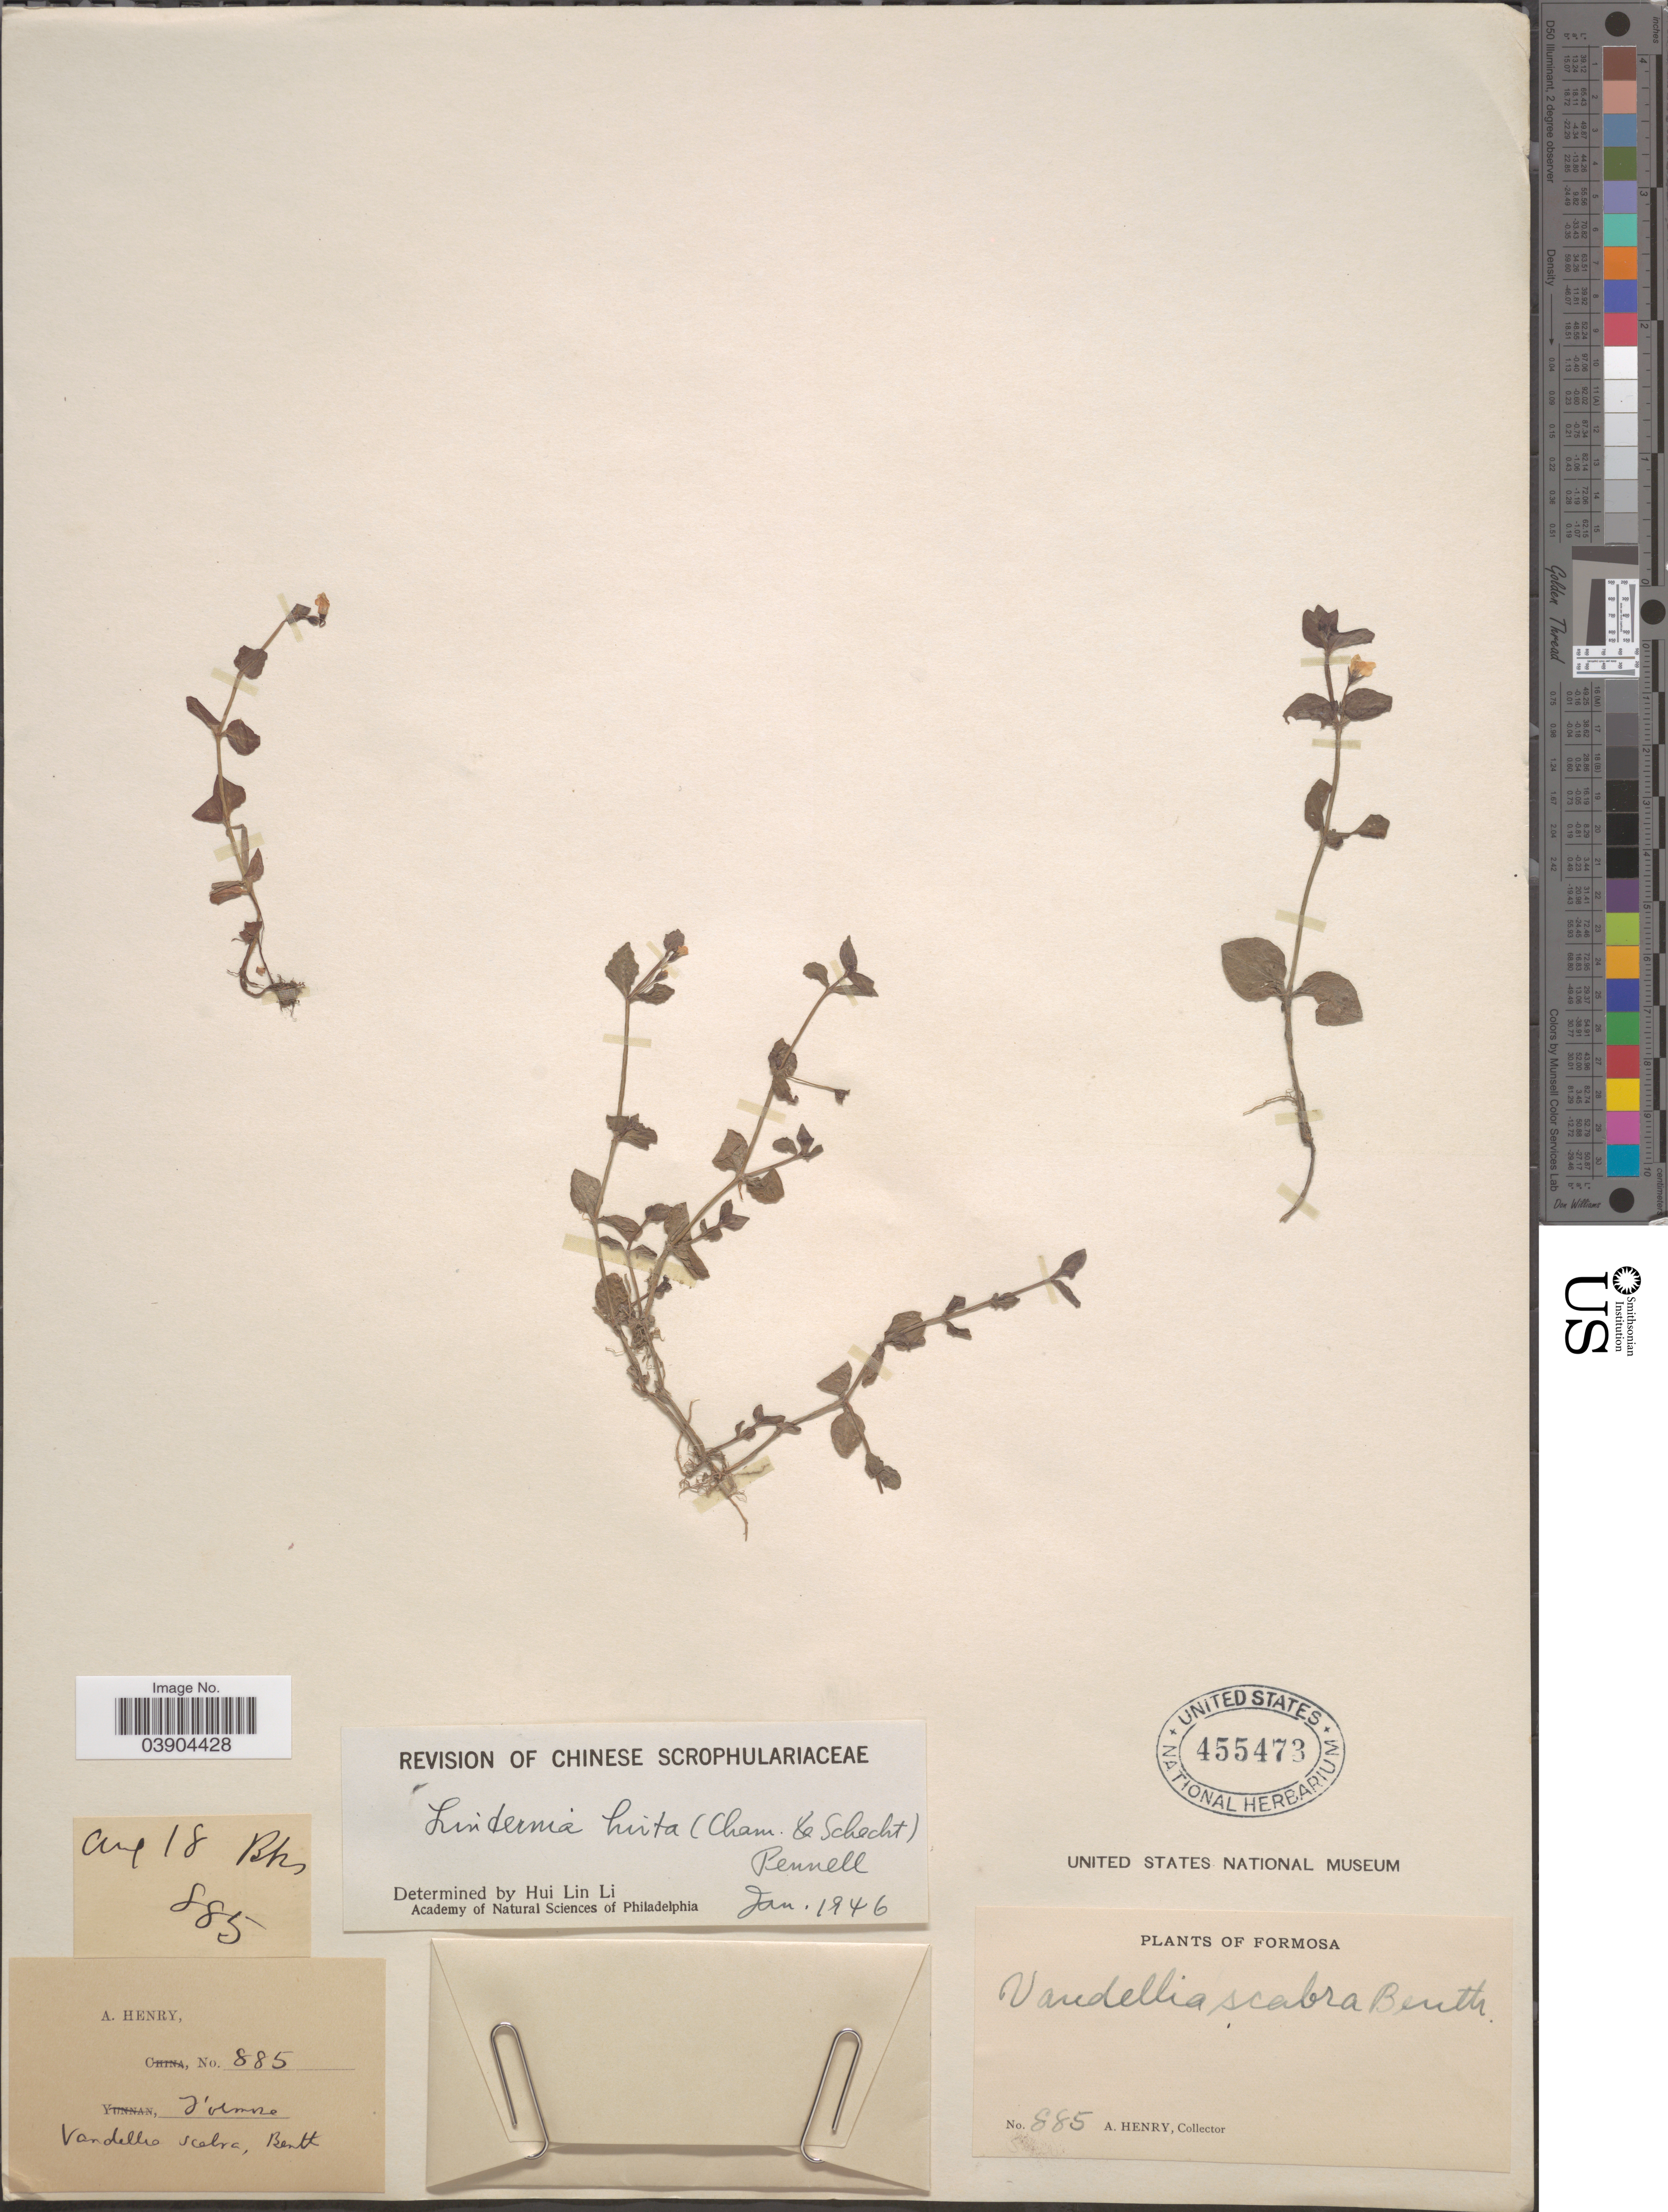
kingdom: Plantae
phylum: Tracheophyta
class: Magnoliopsida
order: Lamiales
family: Linderniaceae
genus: Lindernia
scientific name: Lindernia hirta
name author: (Cham. & Schltdl.) Pennell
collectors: A. Henry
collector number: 885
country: Taiwan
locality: Formosa. Bks [Bankenseng]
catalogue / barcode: US 455473